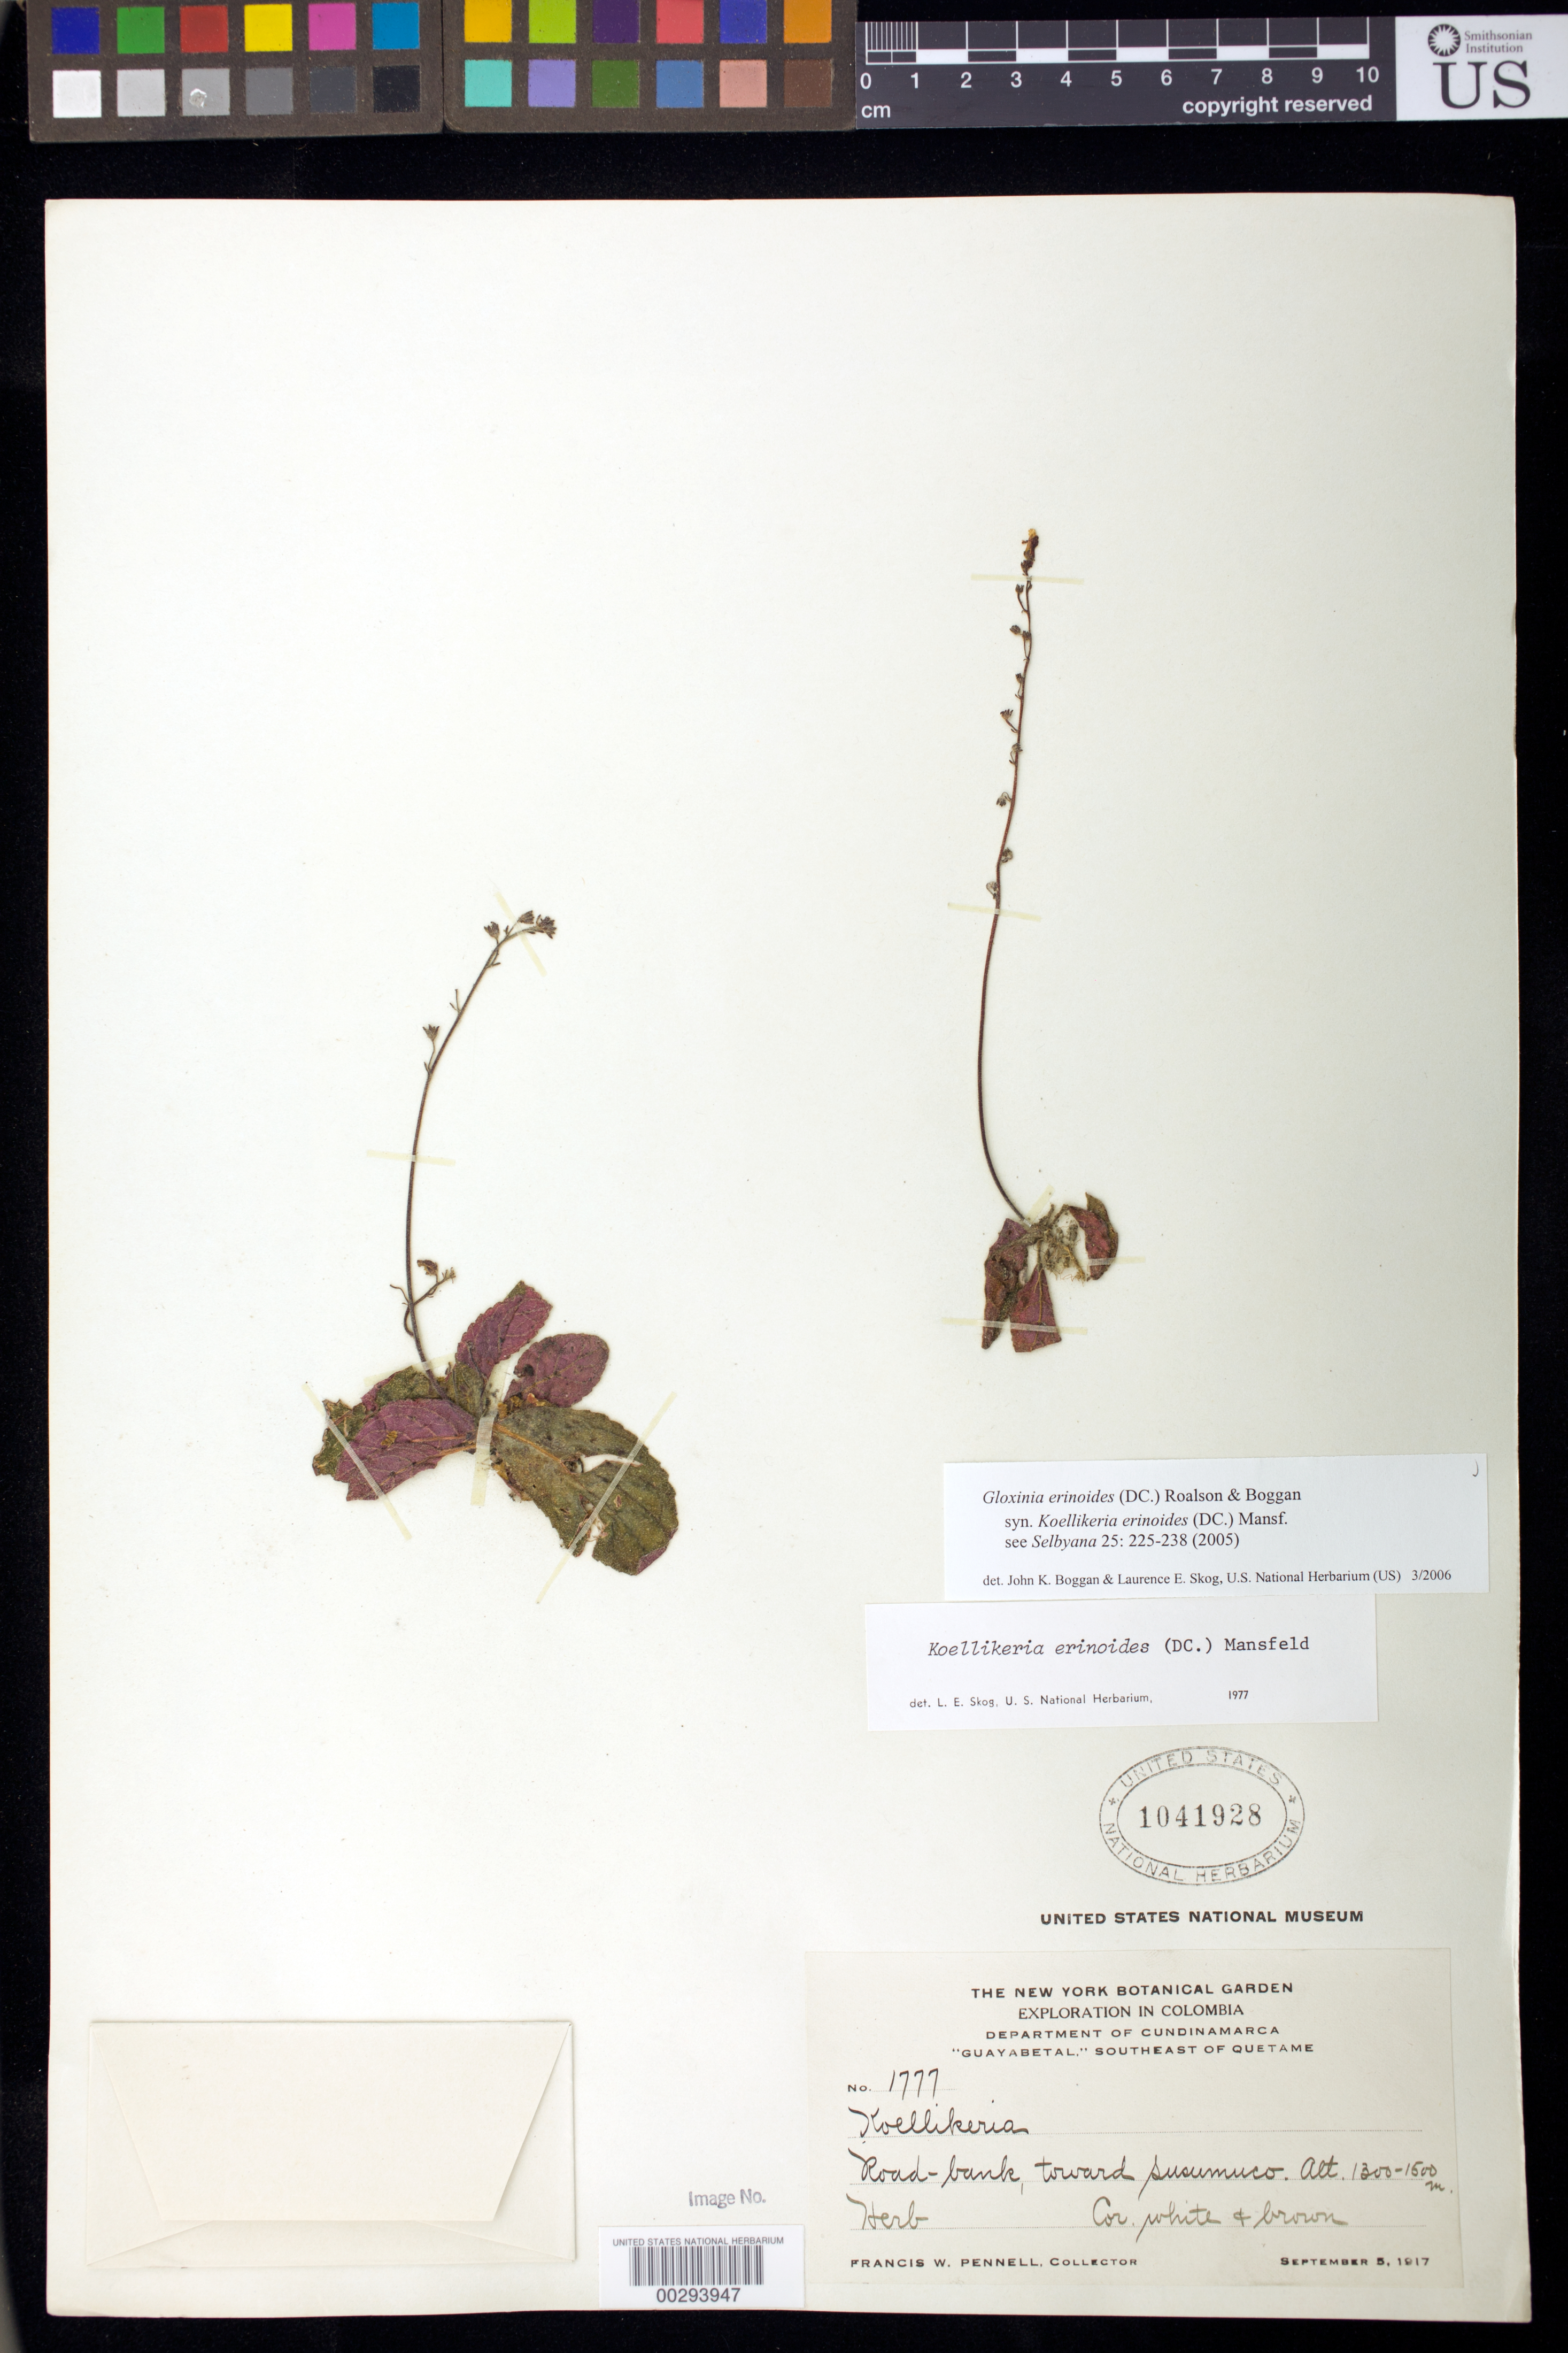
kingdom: Plantae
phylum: Tracheophyta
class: Magnoliopsida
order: Lamiales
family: Gesneriaceae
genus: Gloxinia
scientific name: Gloxinia erinoides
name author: (DC.) Roalson & Boggan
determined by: Boggan, J. K.; Skog, L. E.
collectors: F. W. Pennell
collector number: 1777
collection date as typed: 05 Sep 1917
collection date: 1917-09-05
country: Colombia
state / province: Cundinamarca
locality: Guayabetal,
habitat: Road-bank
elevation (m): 1300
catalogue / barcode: US 1041928